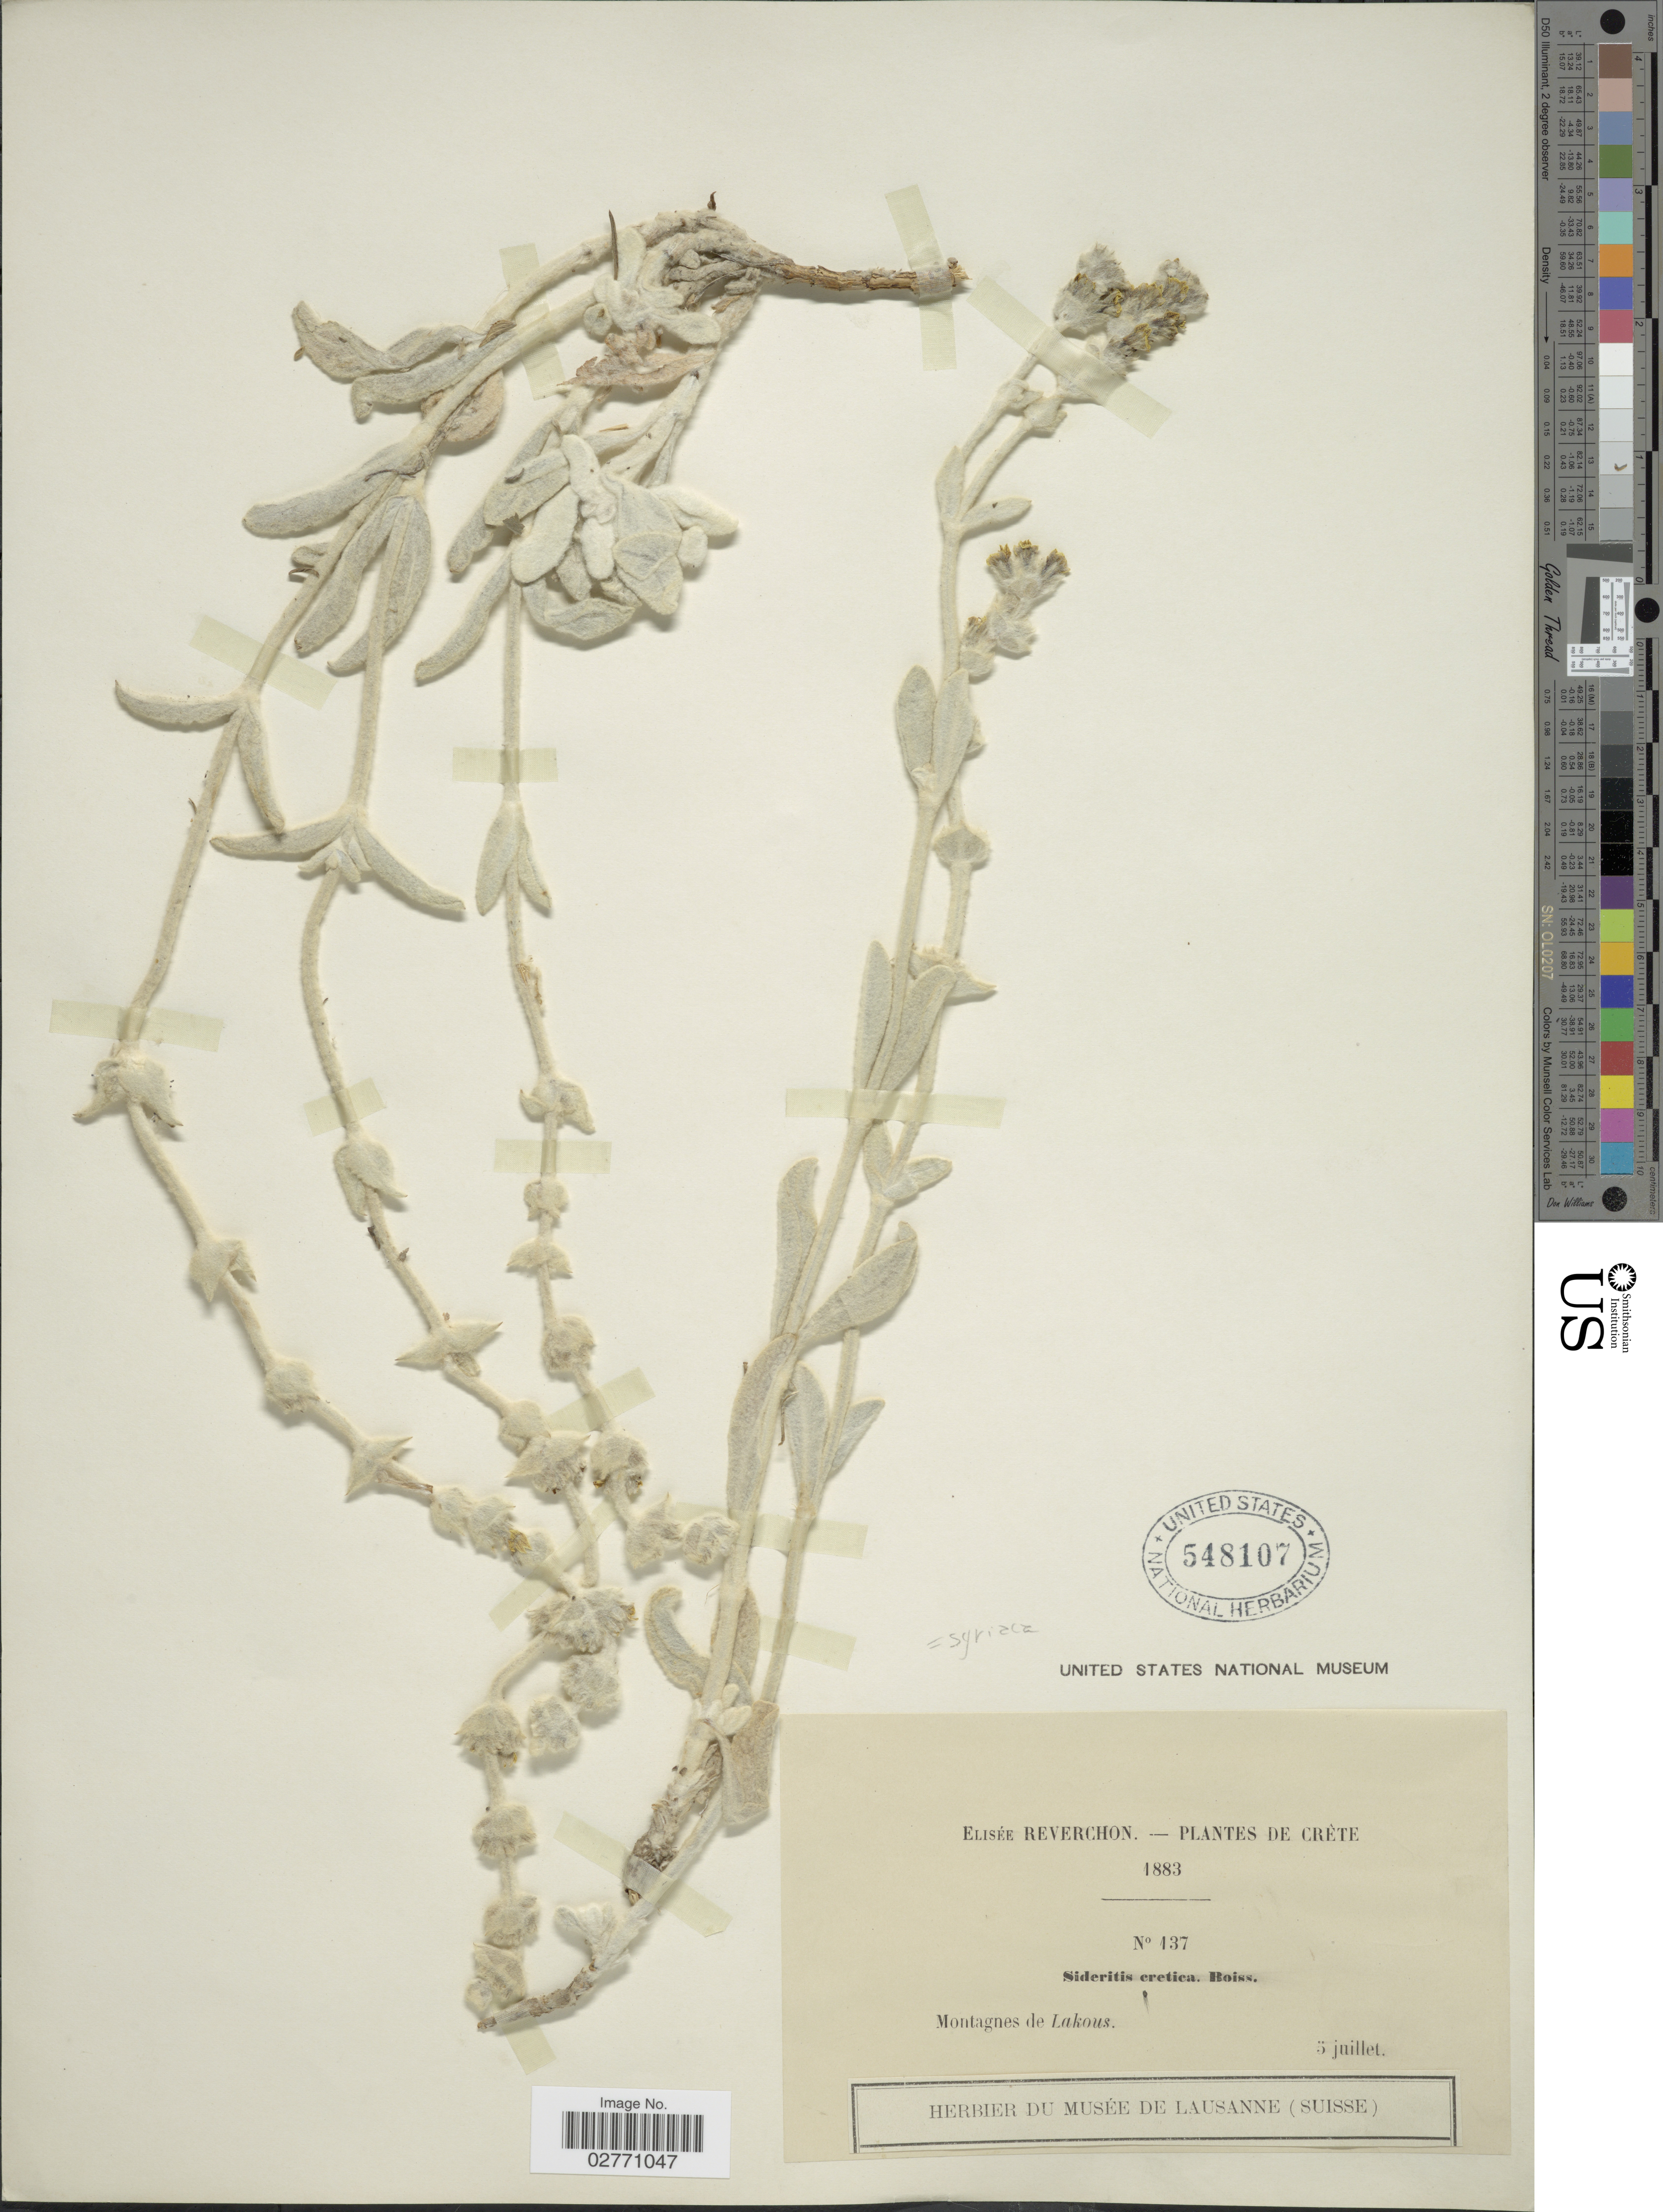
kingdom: Plantae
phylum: Tracheophyta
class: Magnoliopsida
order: Lamiales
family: Lamiaceae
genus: Sideritis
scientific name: Sideritis syriaca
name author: L.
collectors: E. Reverchon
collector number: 137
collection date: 1883-07-05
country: Greece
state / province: Crete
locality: Montagnes de Lakous.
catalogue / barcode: US 548107